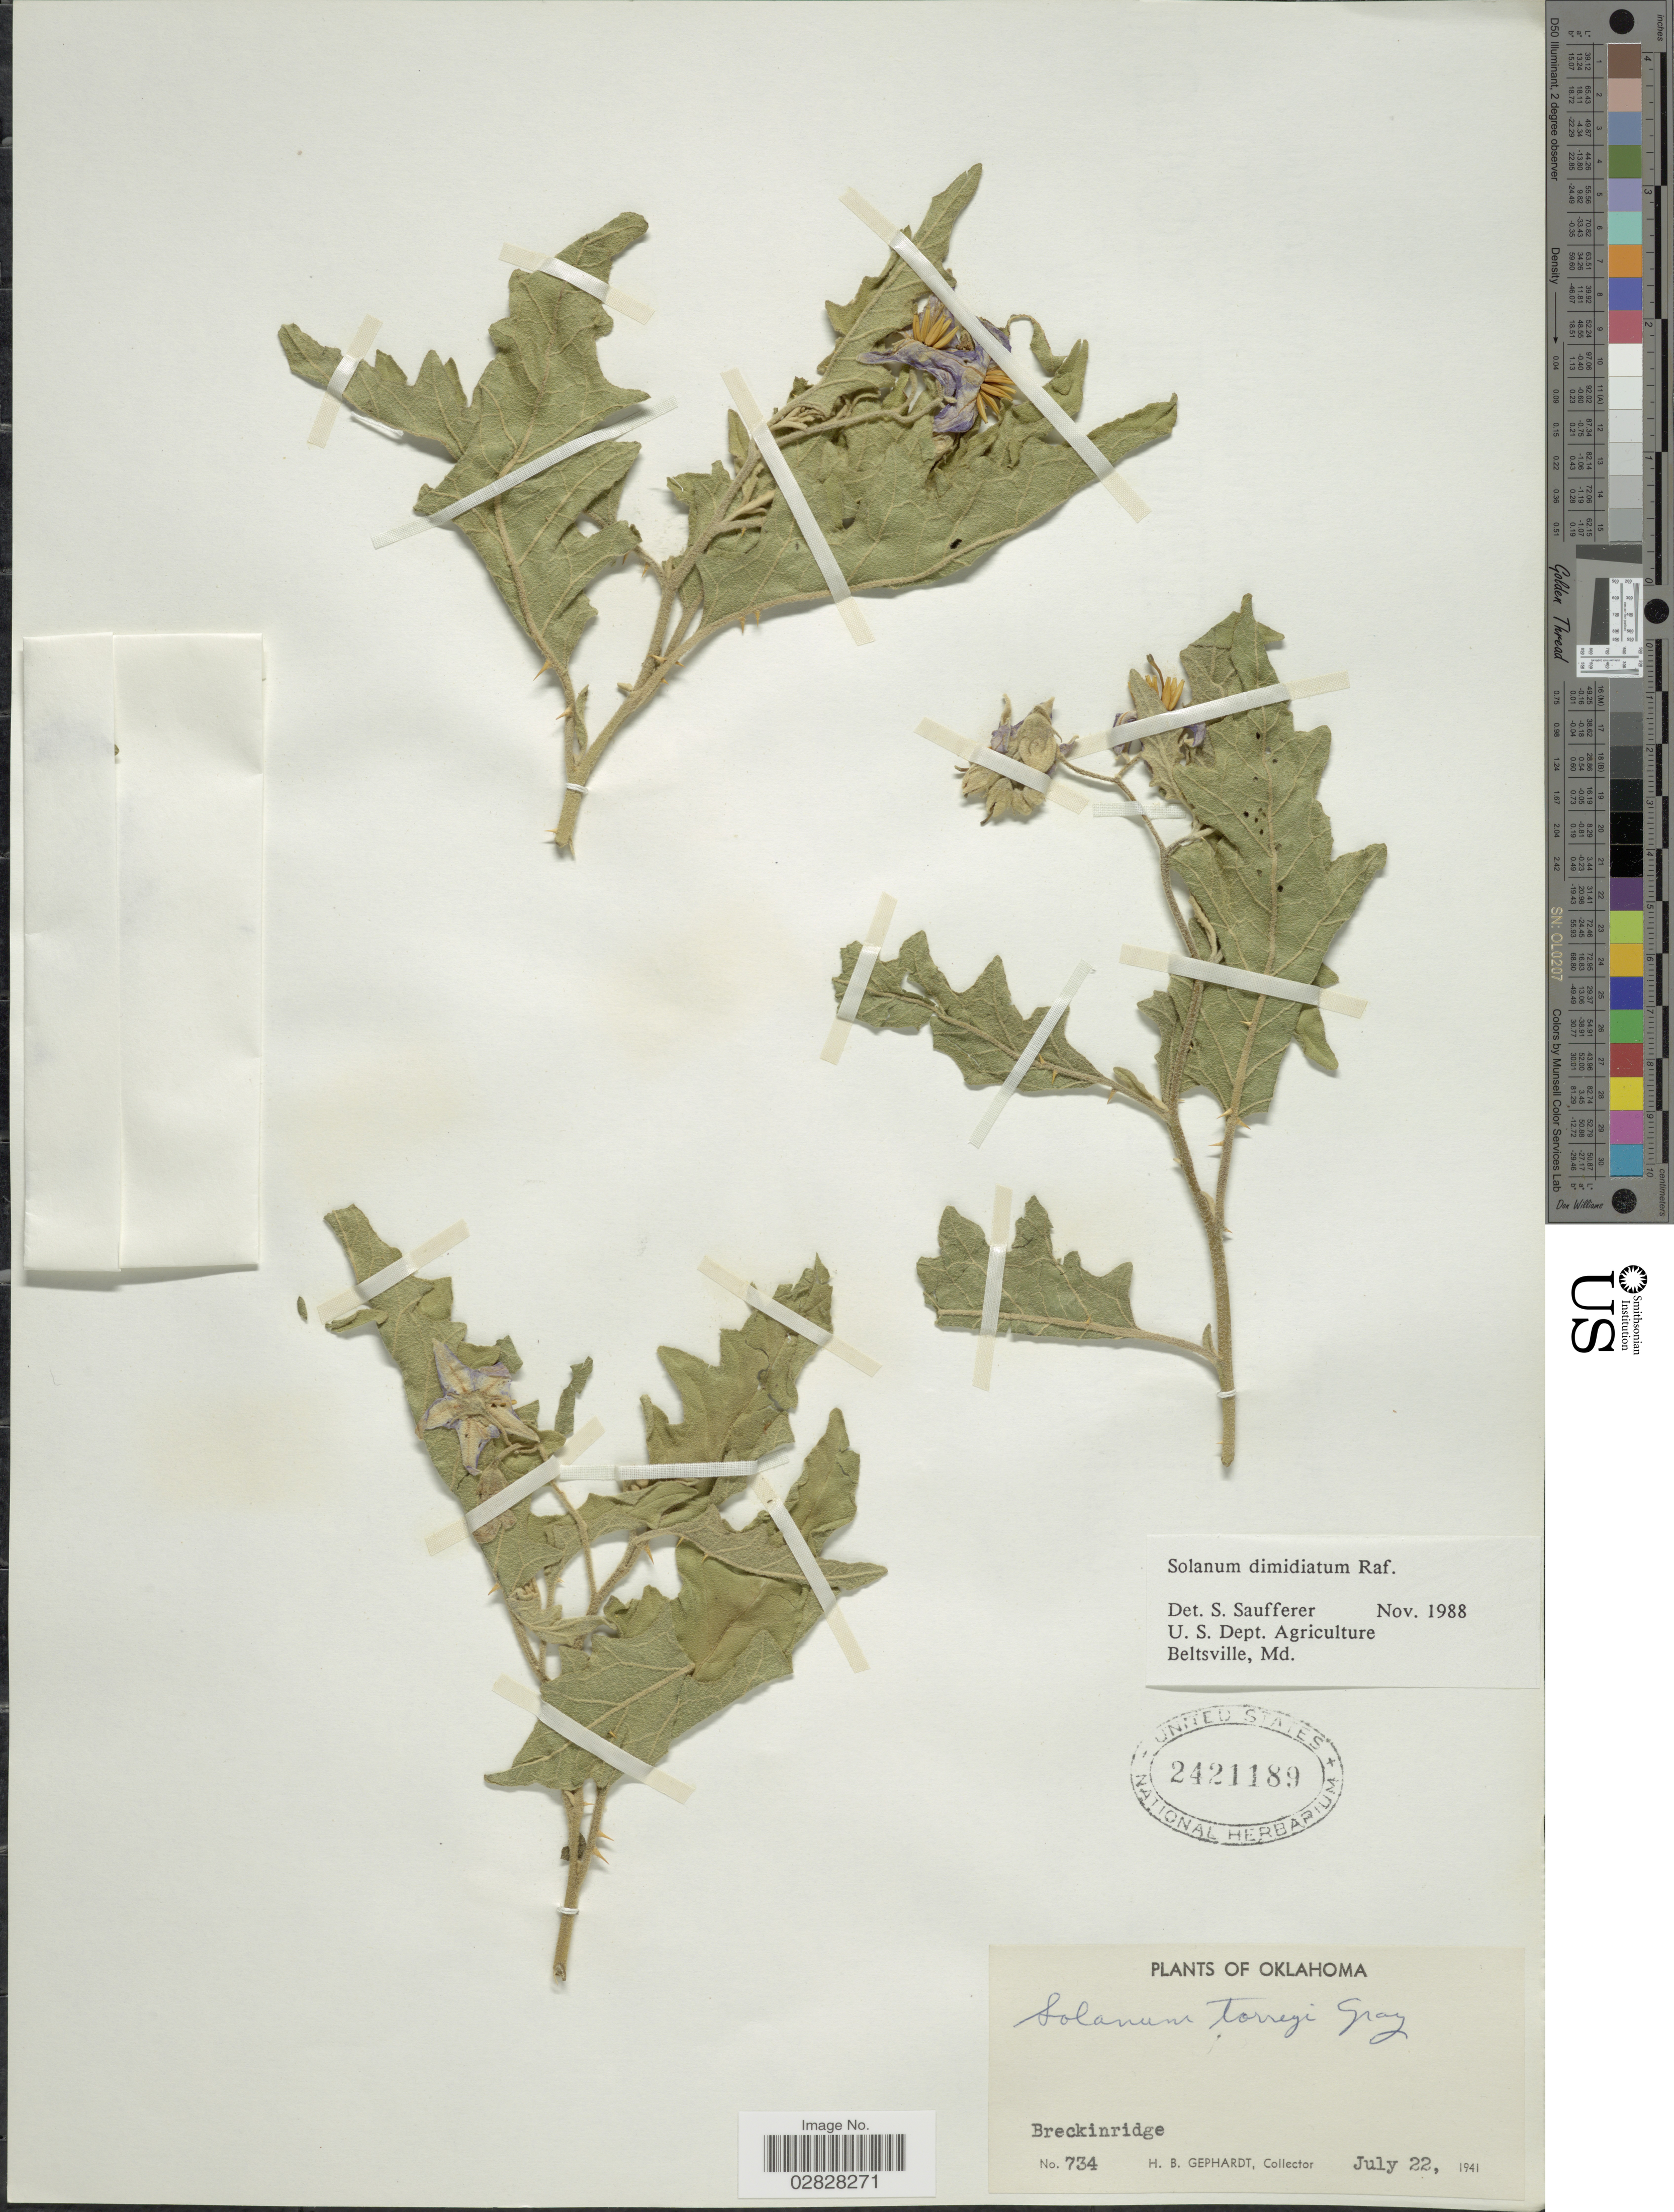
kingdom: Plantae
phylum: Tracheophyta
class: Magnoliopsida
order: Solanales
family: Solanaceae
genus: Solanum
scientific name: Solanum dimidiatum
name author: Raf.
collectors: H. Gephardt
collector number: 734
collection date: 1941-07-22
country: United States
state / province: Oklahoma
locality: Breckinridge.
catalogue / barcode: US 2421189